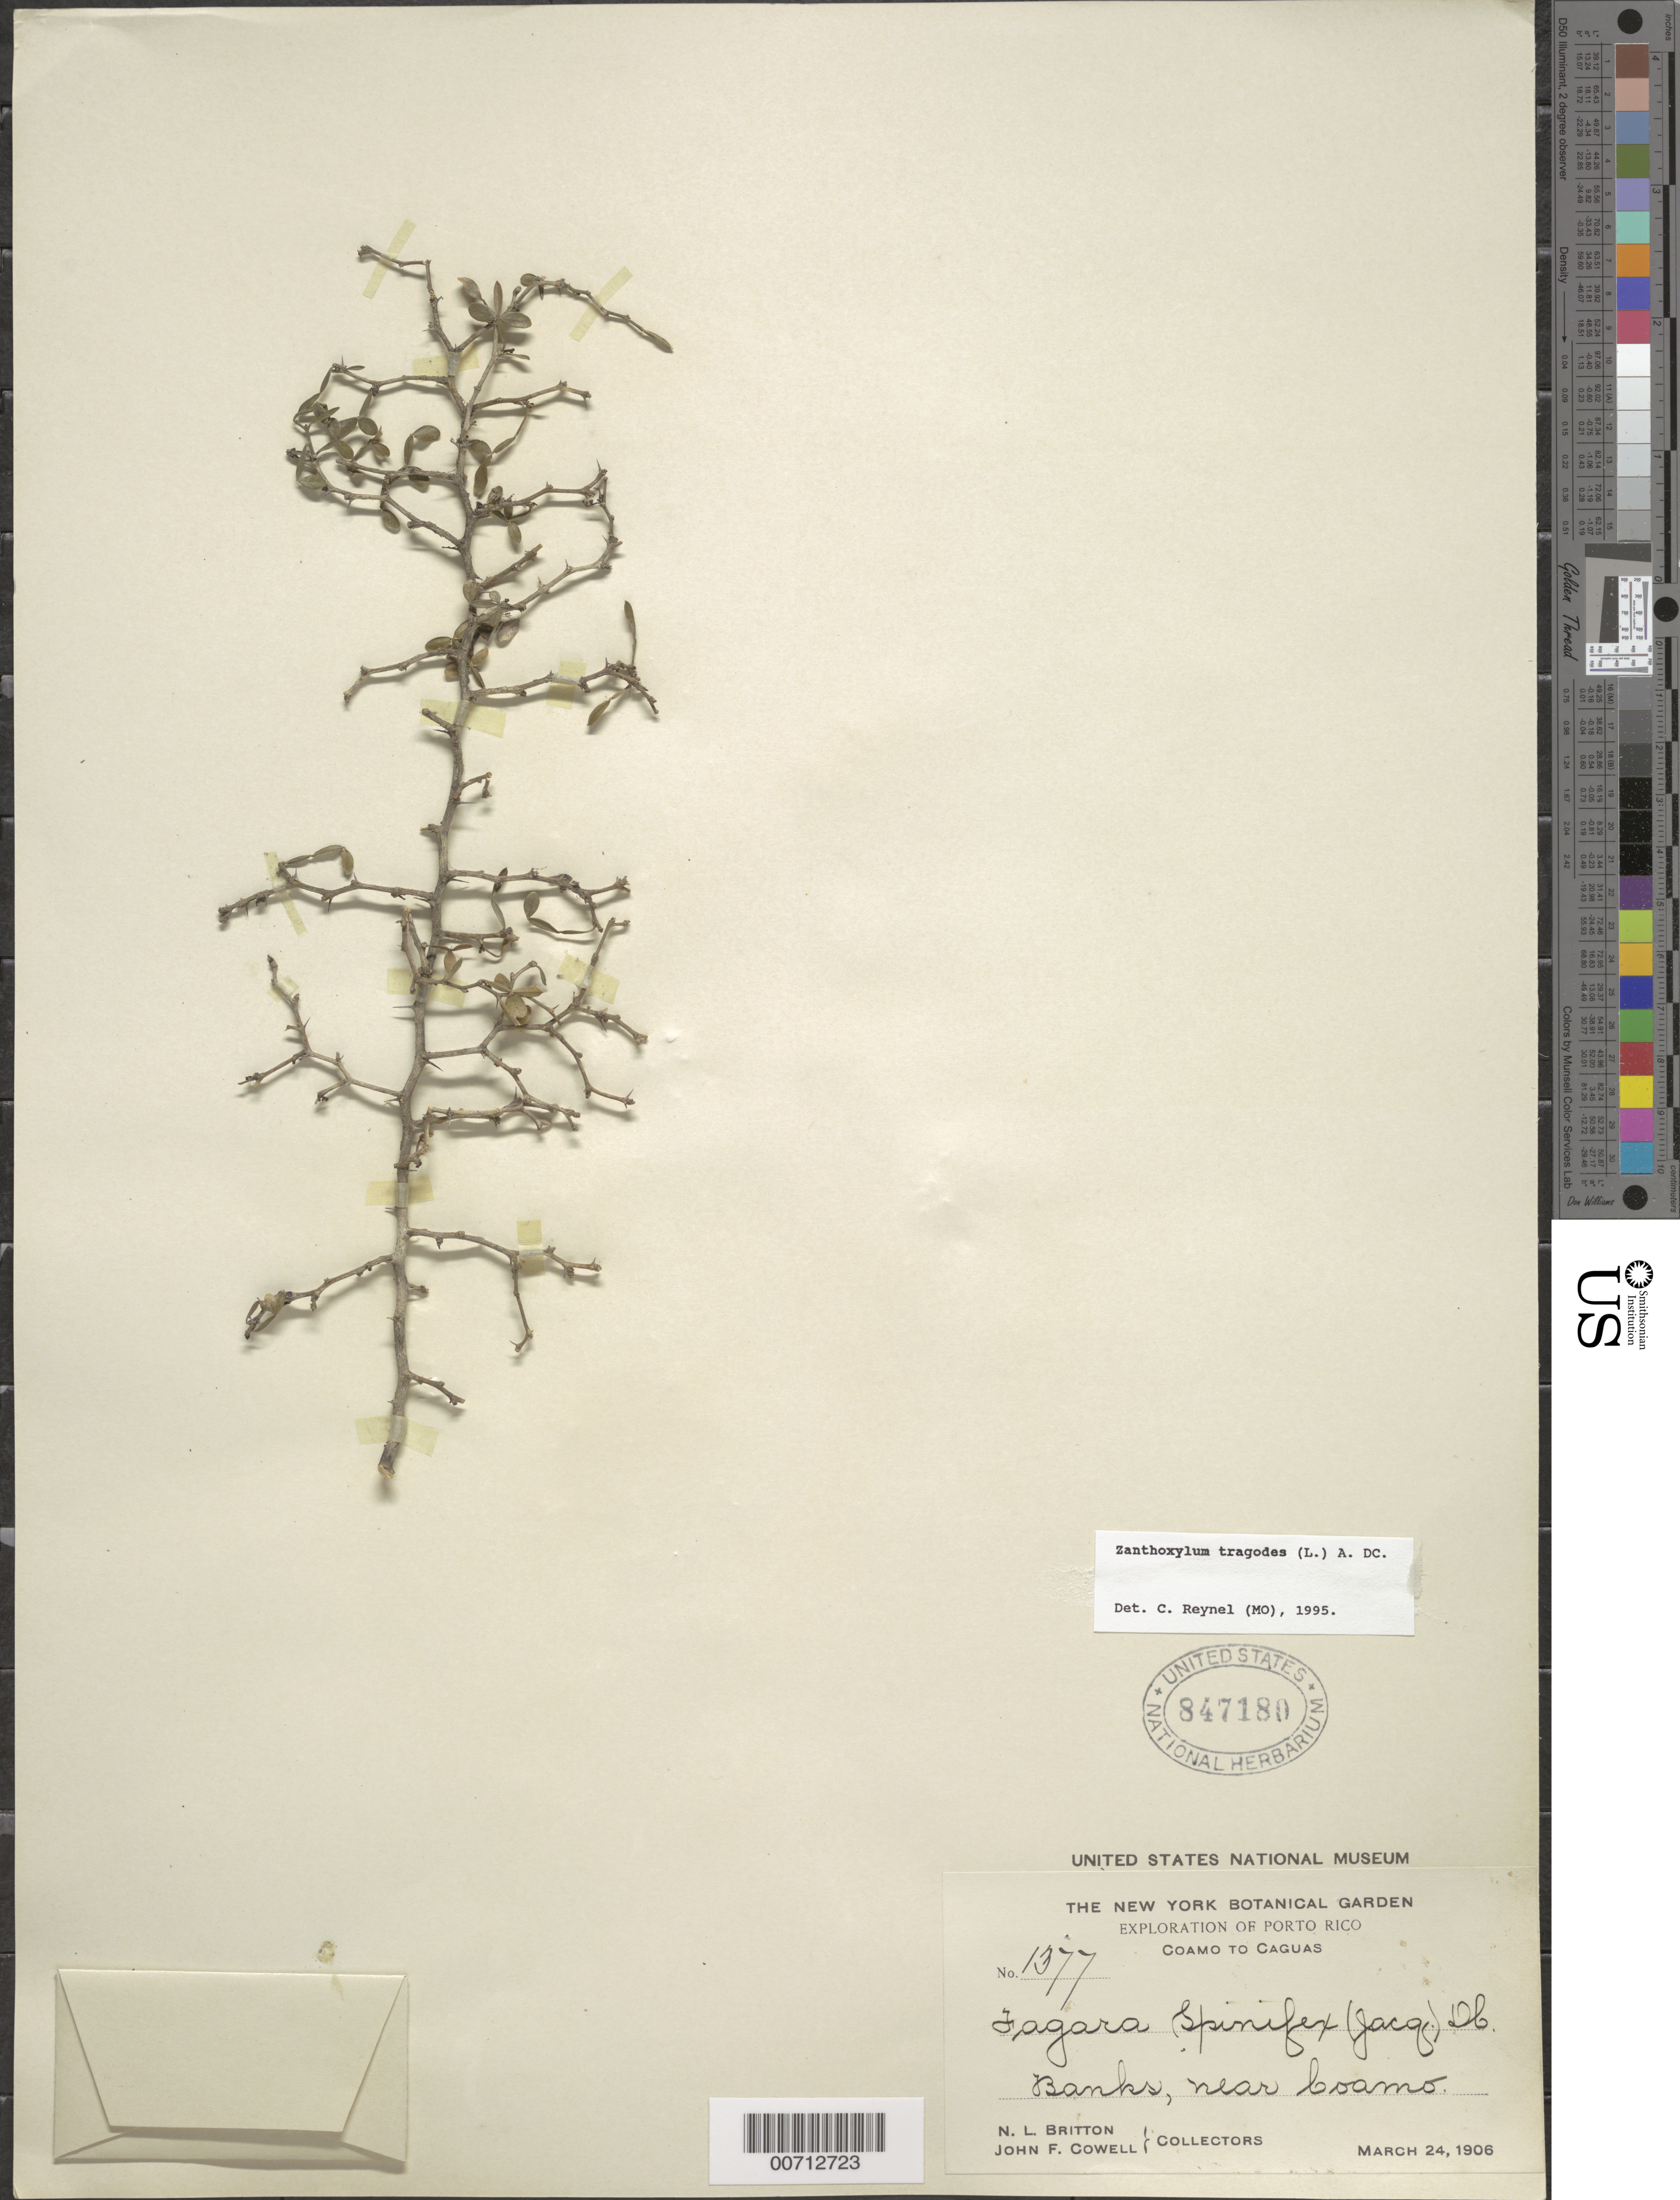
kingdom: Plantae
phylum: Tracheophyta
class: Magnoliopsida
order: Sapindales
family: Rutaceae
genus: Zanthoxylum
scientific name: Zanthoxylum tragodes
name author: (L.) DC.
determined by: Reynel, Carlos A., (MO), Missouri Botanical Garden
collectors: N. Britton & J. F. Cowell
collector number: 1377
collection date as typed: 24 Mar 1906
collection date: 1906-03-24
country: Puerto Rico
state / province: Coamo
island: Greater Antilles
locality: Coamo to Caguas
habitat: Banks, near Coamo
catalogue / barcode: US 847180